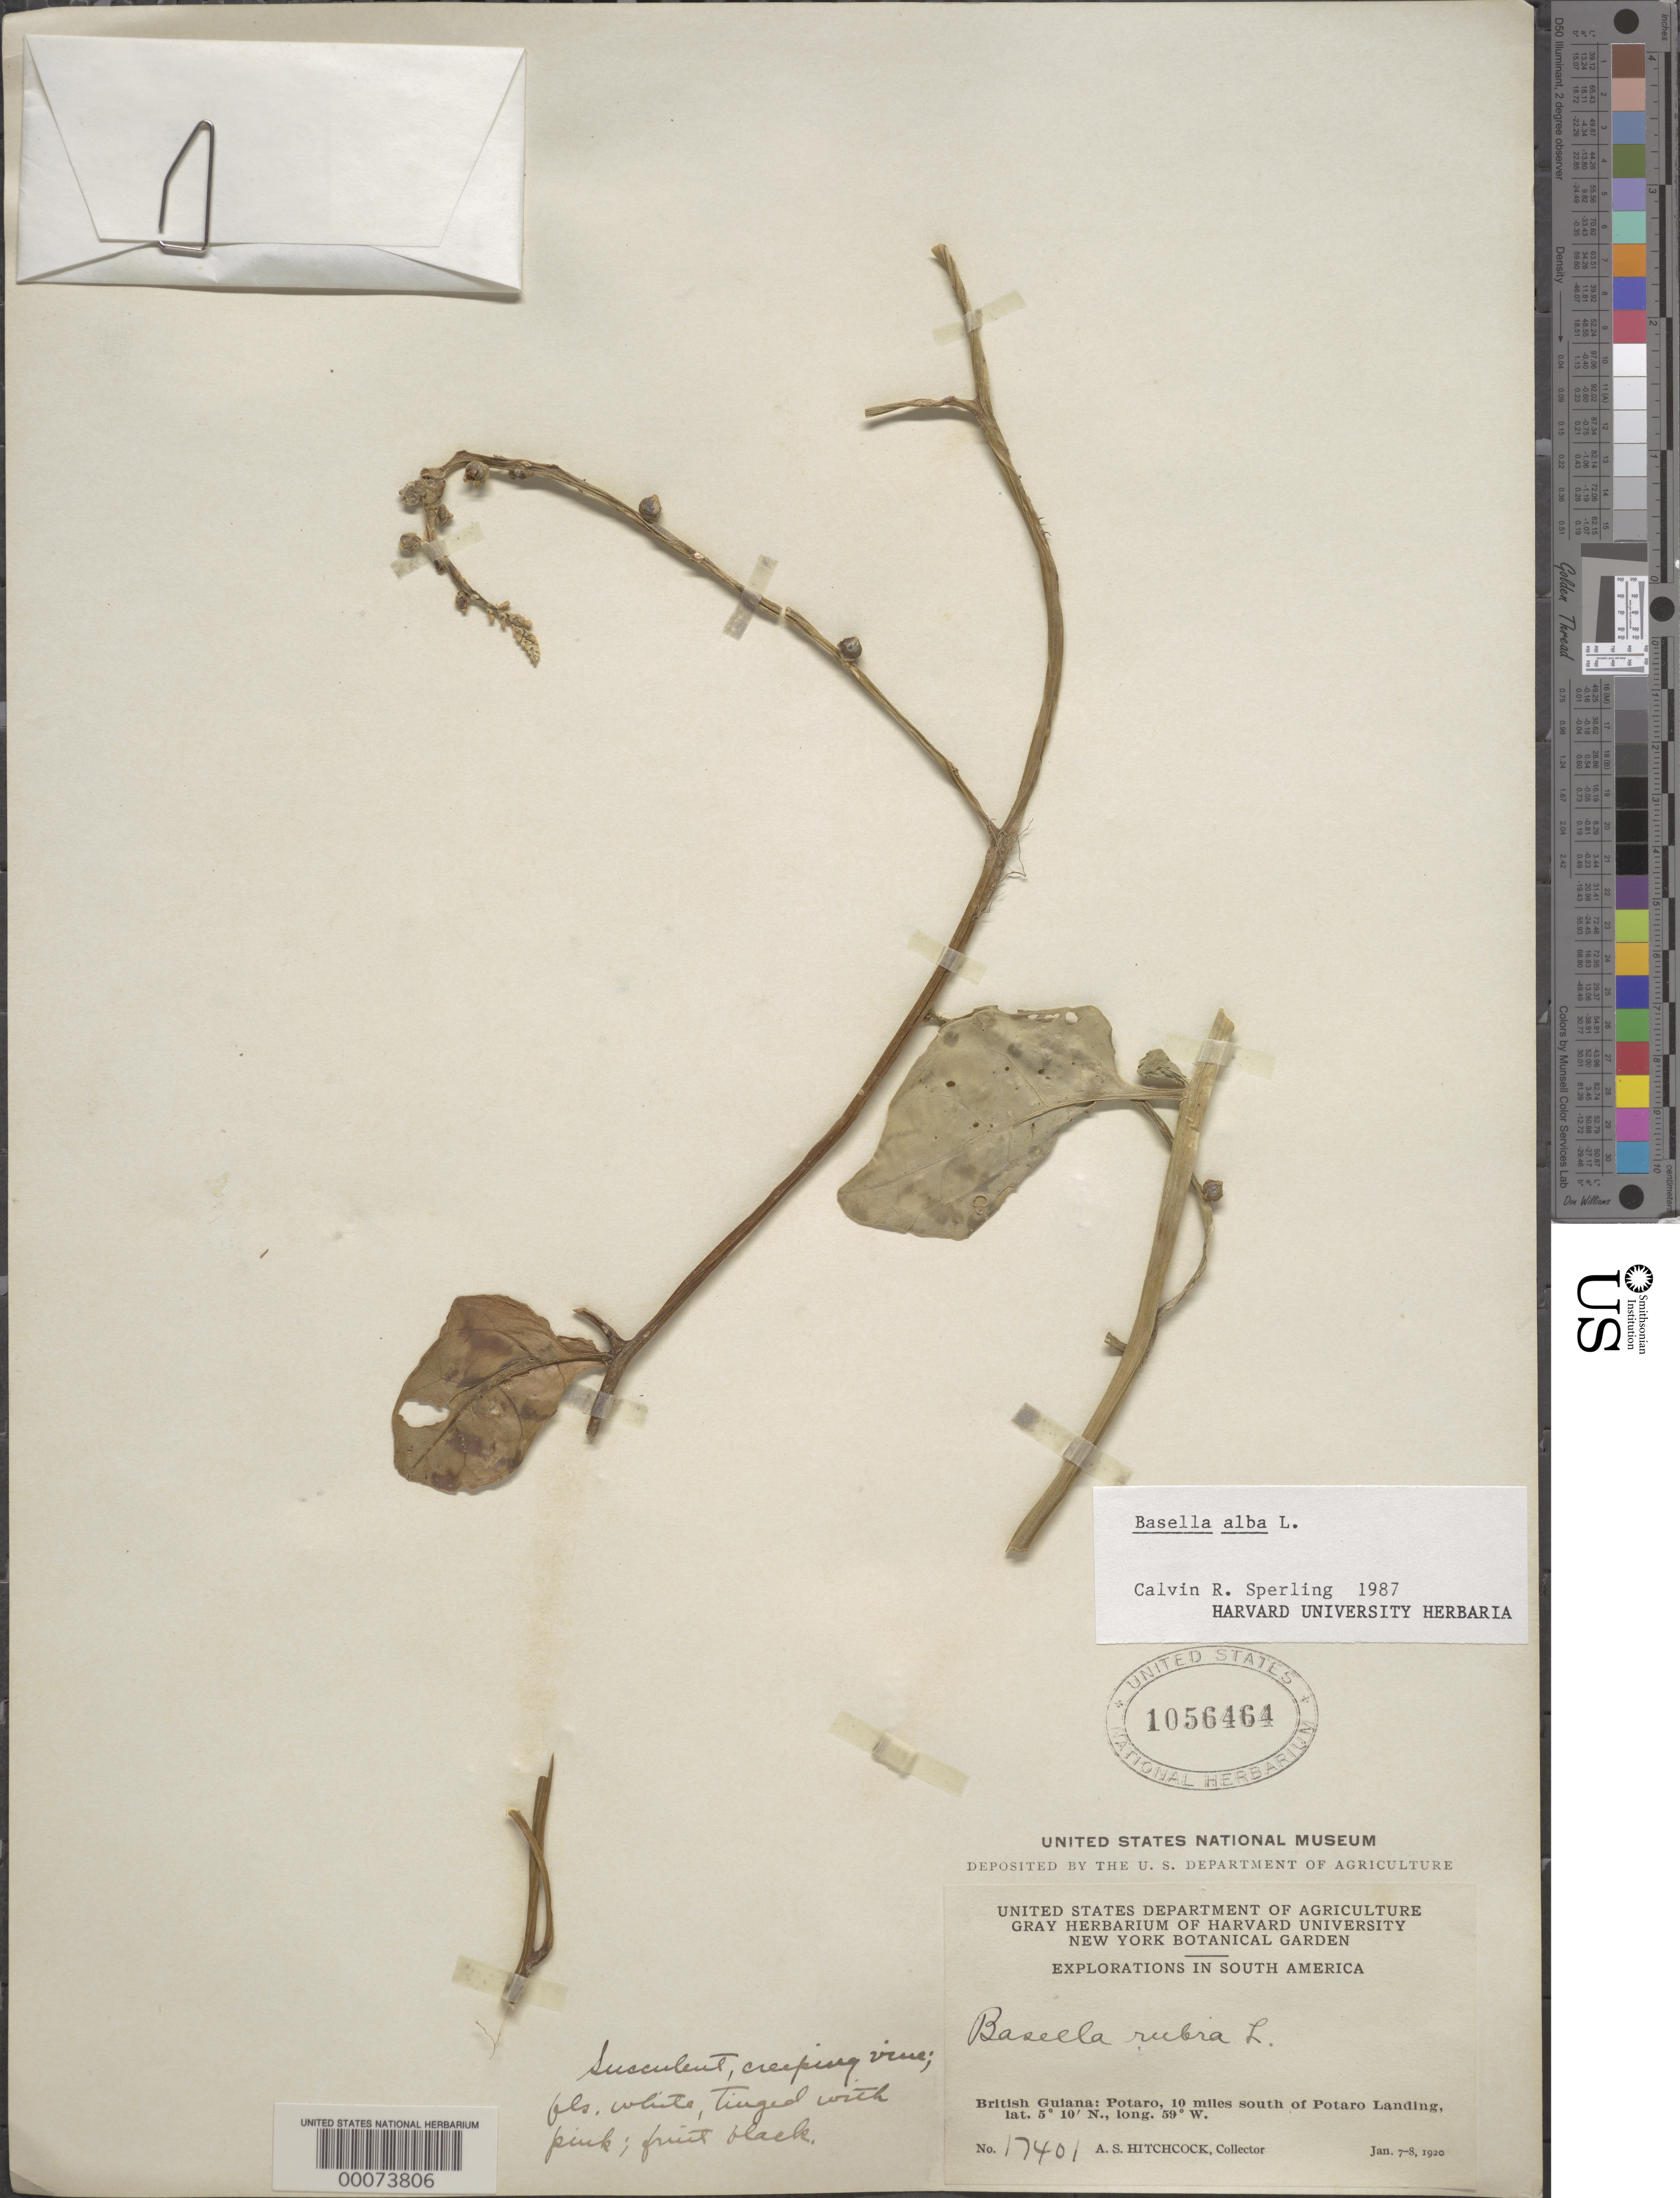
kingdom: Plantae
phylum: Tracheophyta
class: Magnoliopsida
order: Caryophyllales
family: Basellaceae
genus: Basella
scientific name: Basella alba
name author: L.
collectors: A. S. Hitchcock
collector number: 17401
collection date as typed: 07 Jan 1920 to 08 Jan 1920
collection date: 1920-01-07/1920-01-08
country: Guyana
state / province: Potaro-Siparuni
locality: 10 mi. s of potaro landing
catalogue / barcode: US 1056464